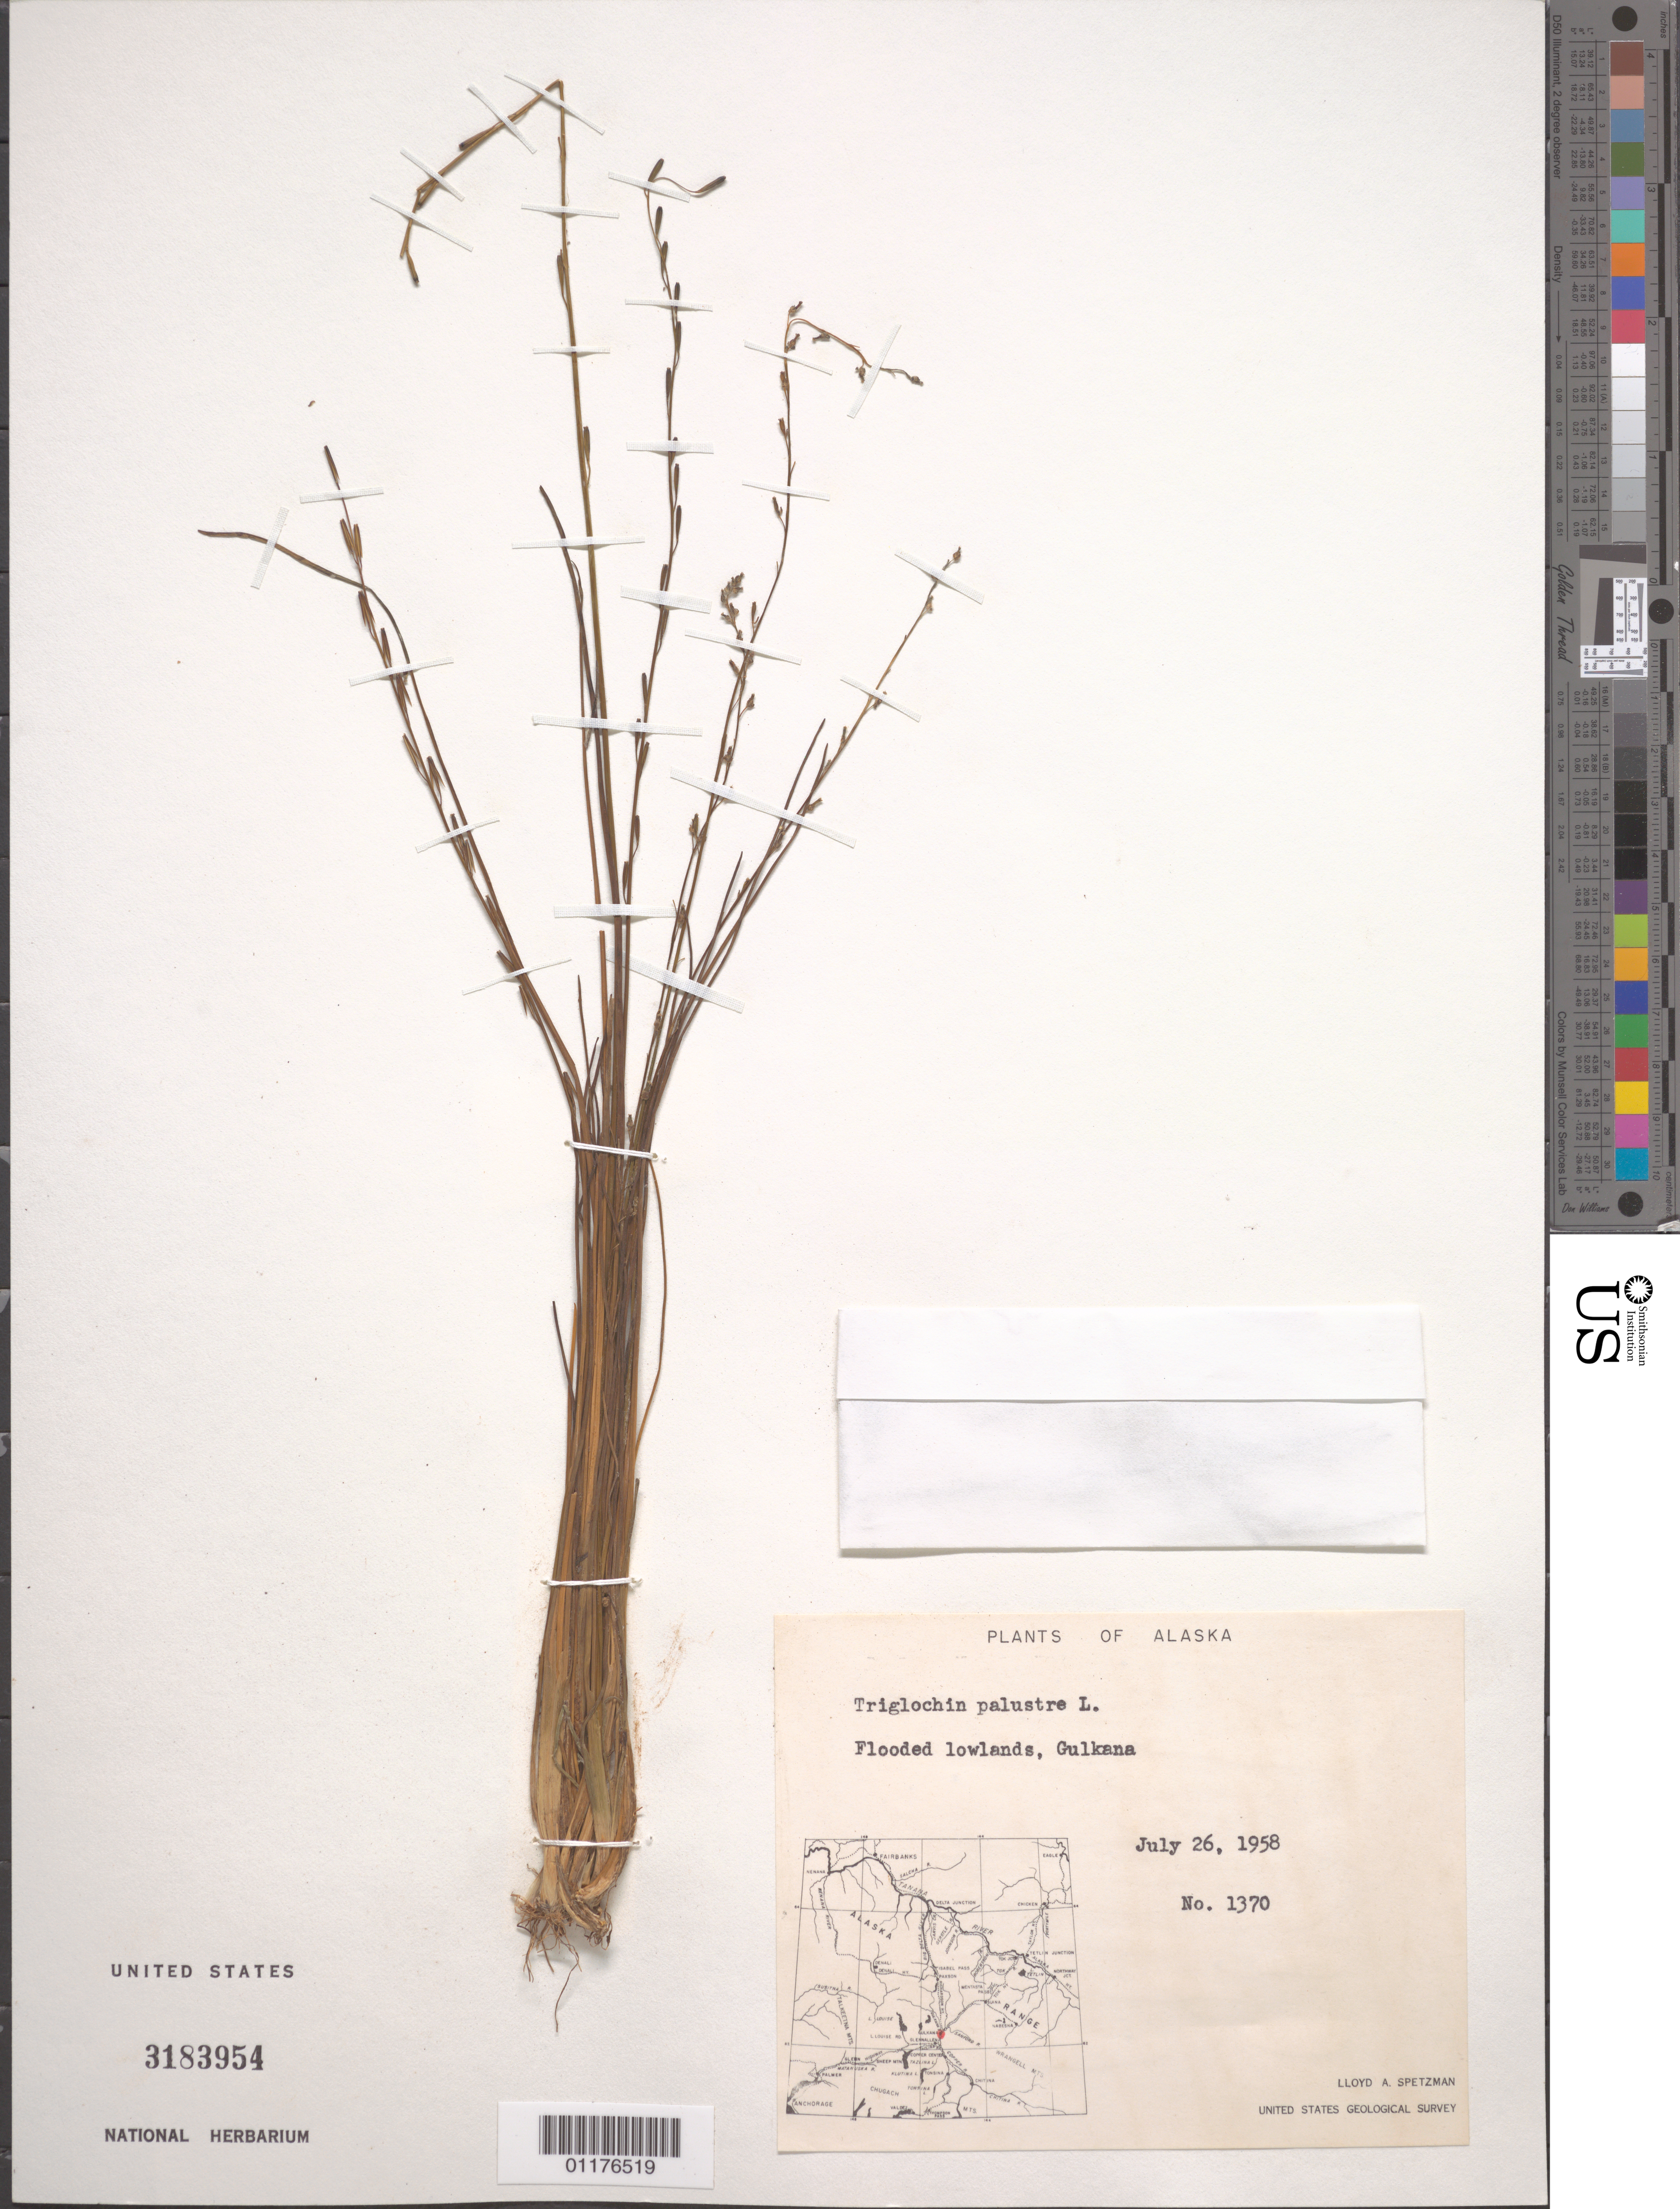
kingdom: Plantae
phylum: Tracheophyta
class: Liliopsida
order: Alismatales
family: Juncaginaceae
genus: Triglochin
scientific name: Triglochin palustris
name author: L.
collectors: L. Spetzman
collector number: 1370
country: United States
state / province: Alaska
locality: Gulkana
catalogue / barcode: US 3183954